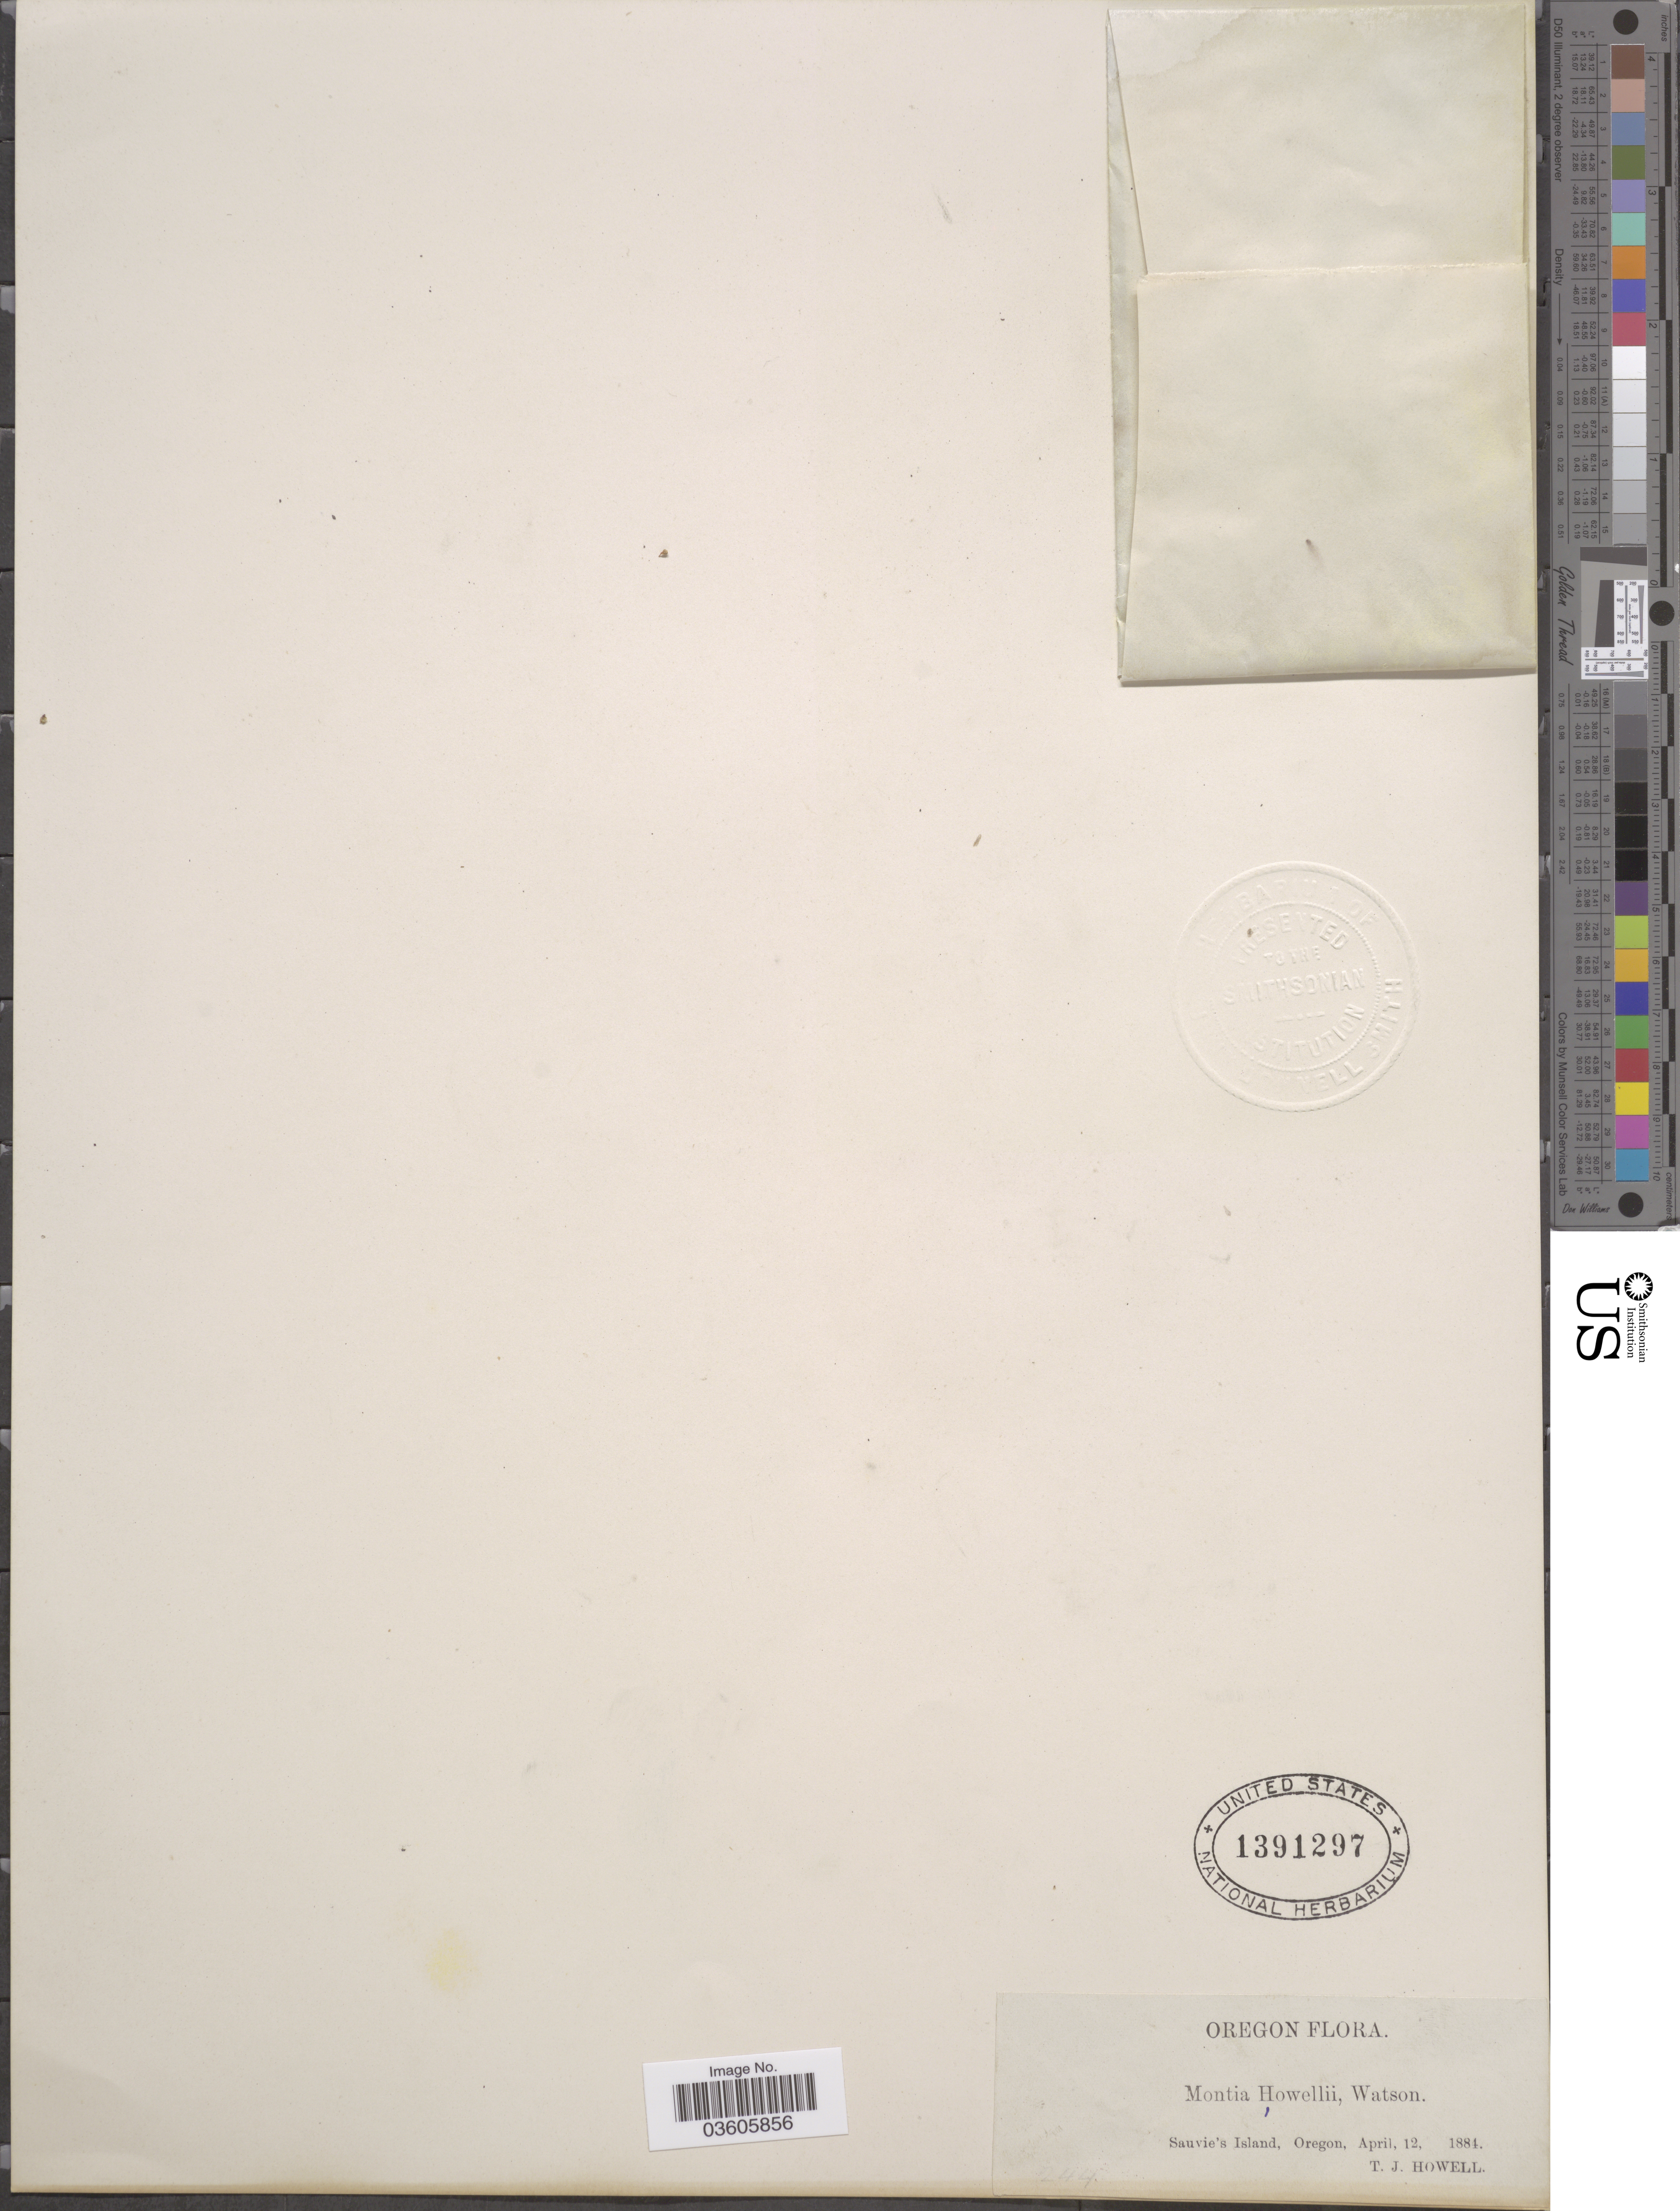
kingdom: Plantae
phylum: Tracheophyta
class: Magnoliopsida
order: Caryophyllales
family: Montiaceae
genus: Montia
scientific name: Montia howellii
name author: S. Watson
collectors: T. J. Howell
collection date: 1884-04-12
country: United States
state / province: Oregon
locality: Sauvie's Island.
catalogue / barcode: US 1391297